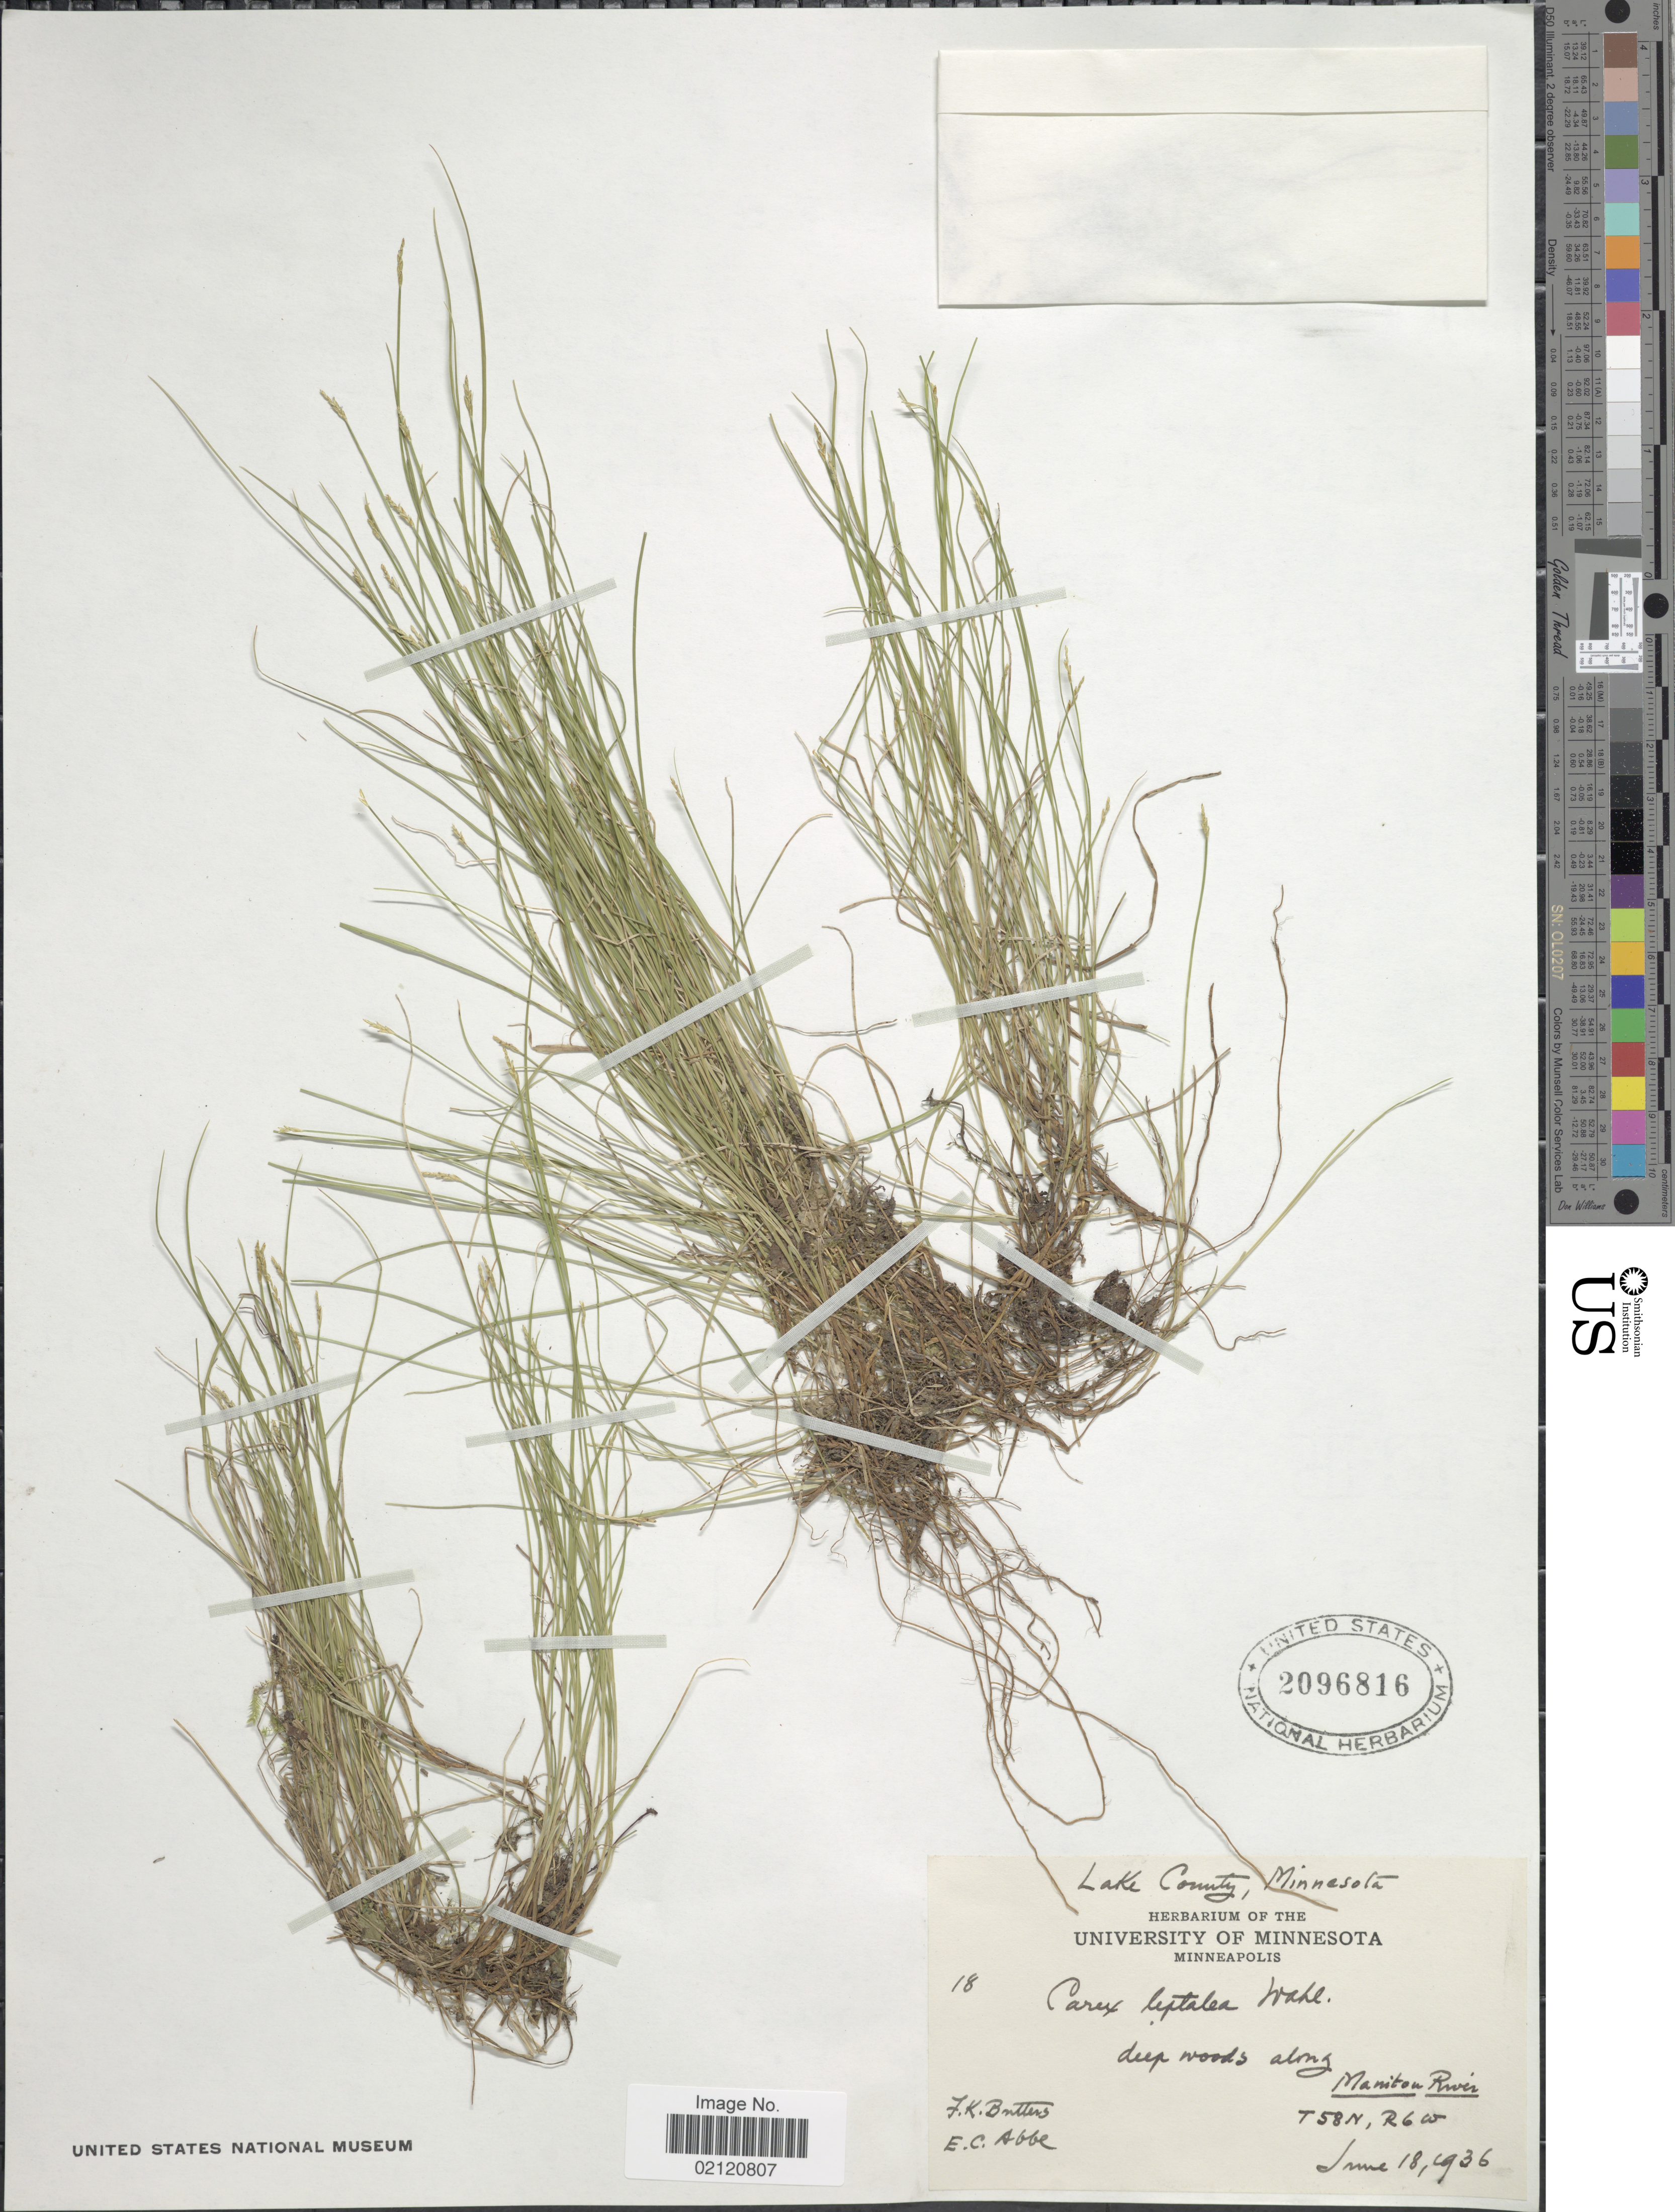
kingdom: Plantae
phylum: Tracheophyta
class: Liliopsida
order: Poales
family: Cyperaceae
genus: Carex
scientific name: Carex leptalea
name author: Wahlenb.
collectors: F. K. Butters & E. C. Abbe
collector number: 18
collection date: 1936-06-18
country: United States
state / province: Minnesota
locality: Lake County, deep woods along Manitou River T58N, R6W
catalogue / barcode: US 2096816